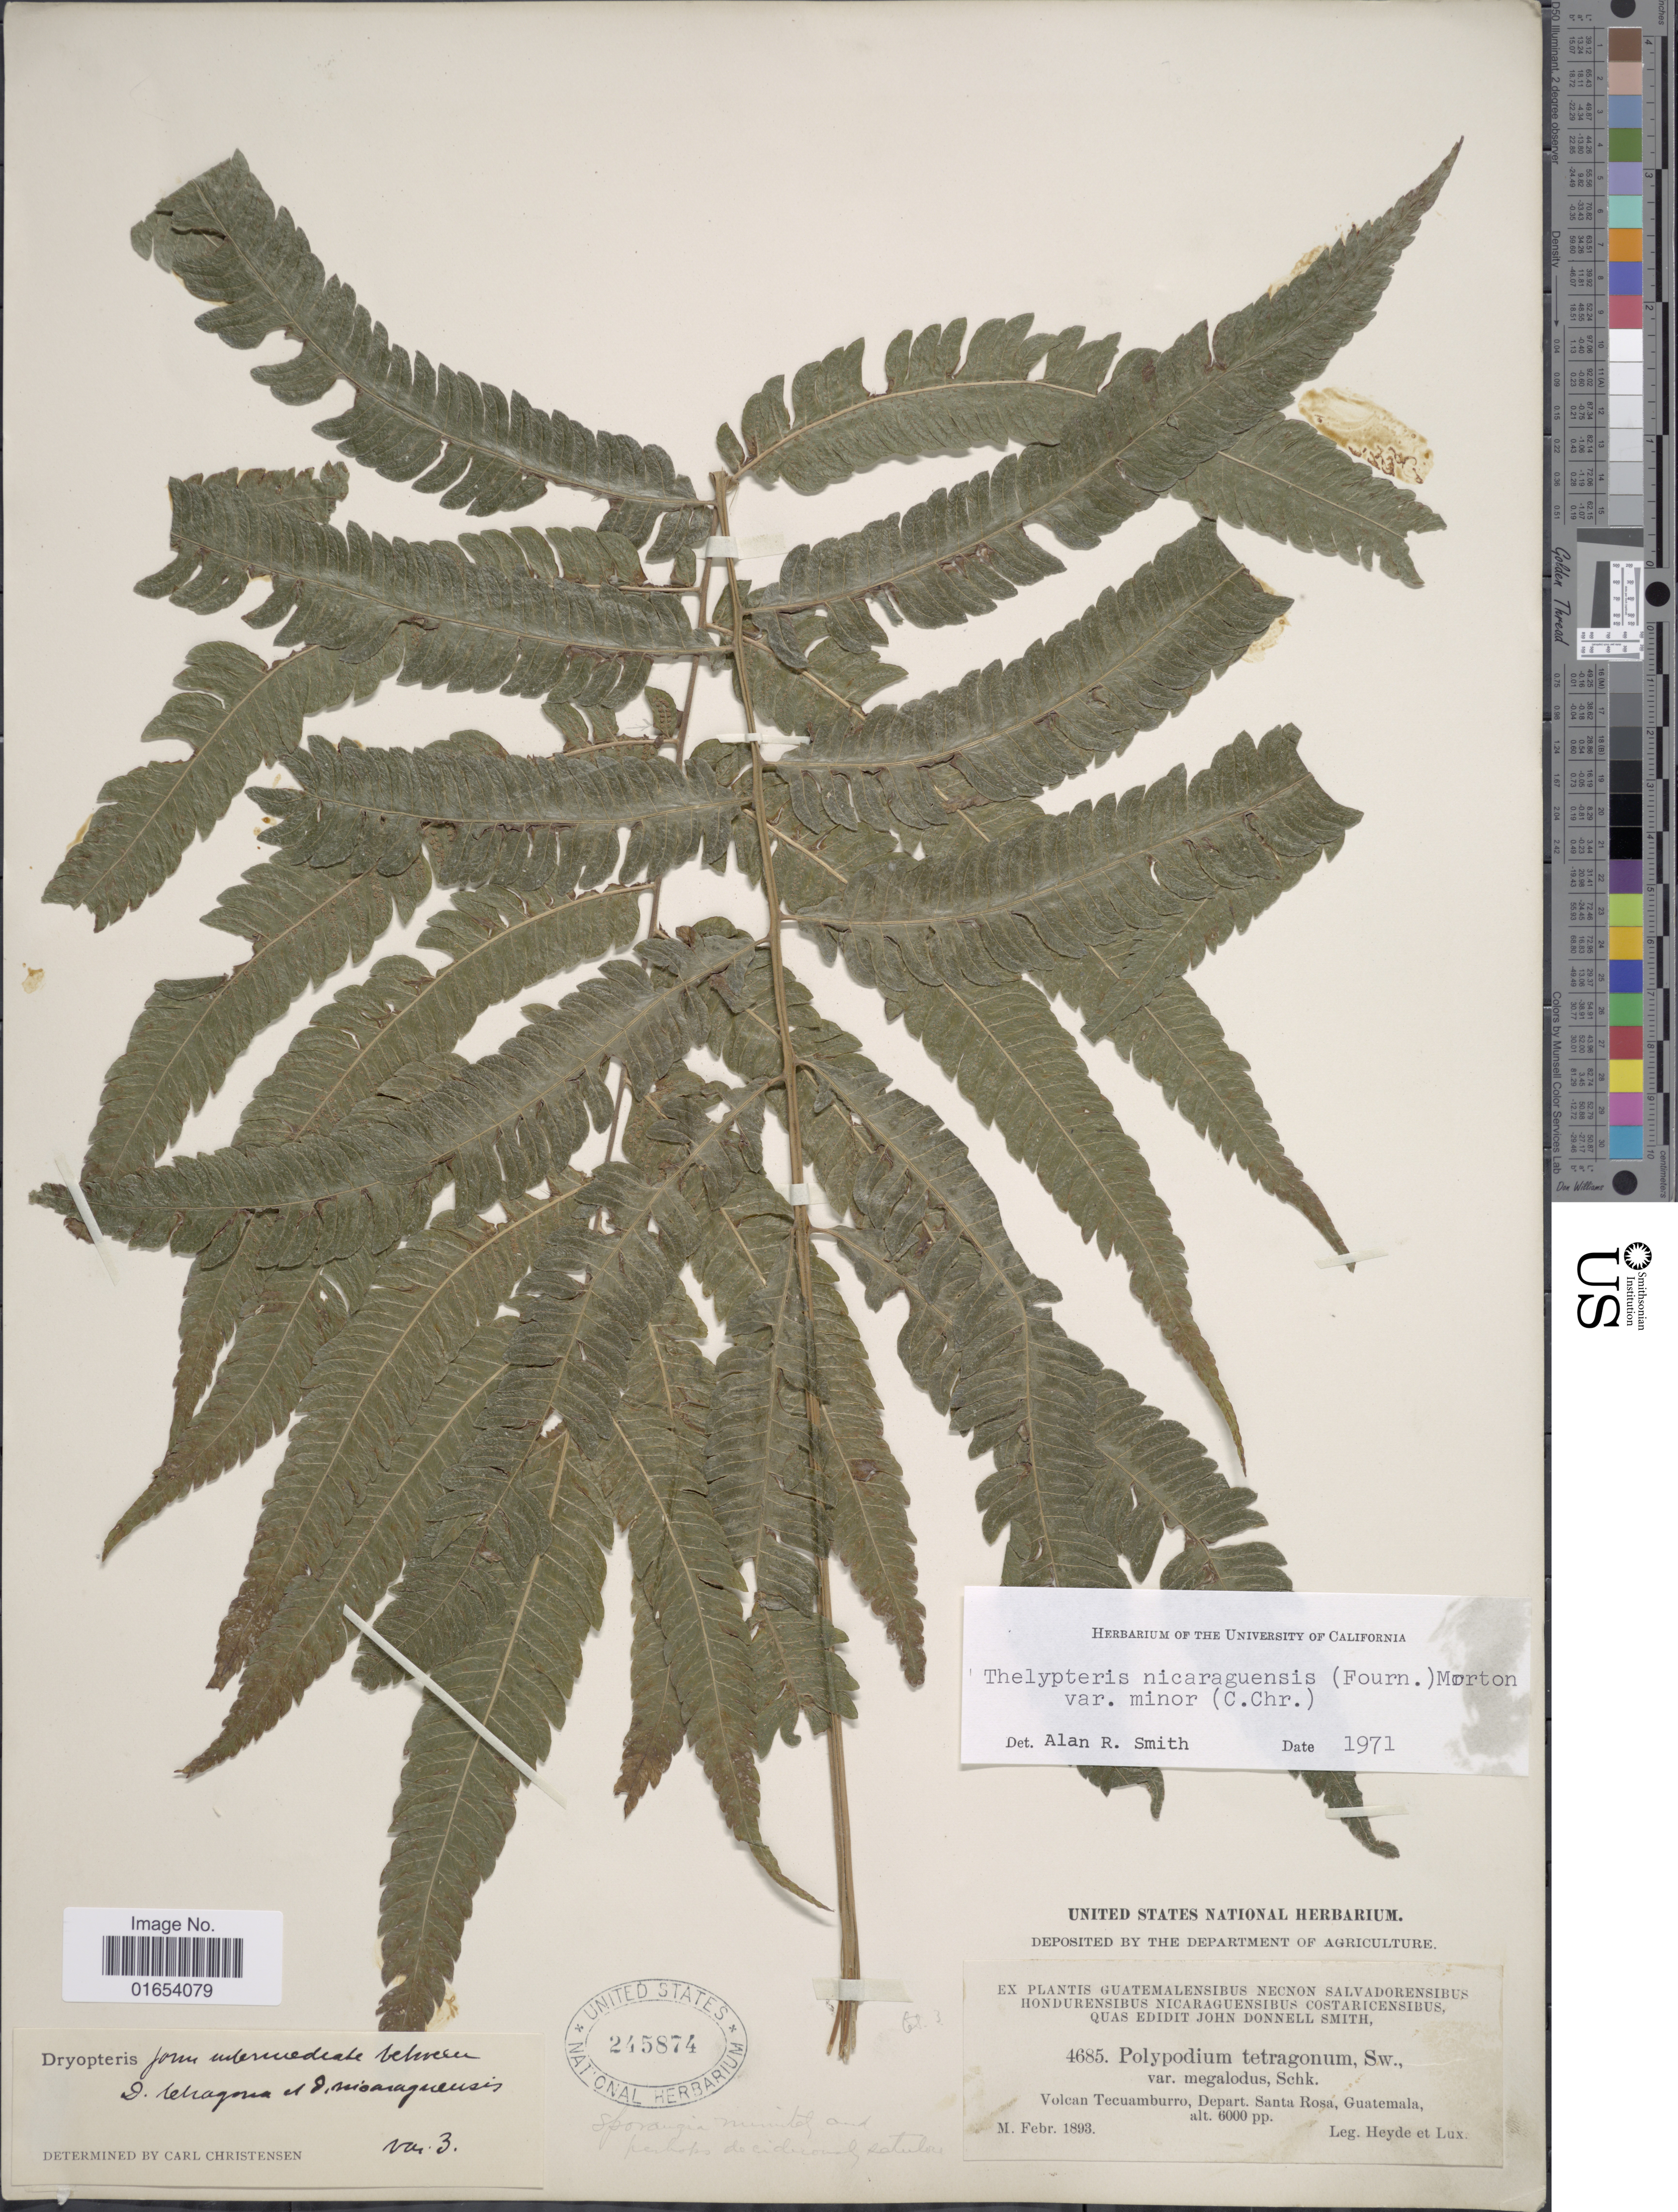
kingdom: Plantae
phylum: Tracheophyta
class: Polypodiopsida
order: Polypodiales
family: Thelypteridaceae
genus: Goniopteris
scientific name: Goniopteris minor (C. Chr.) comb. nov., ined 2015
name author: (C. Chr.)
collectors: Heyde & Lux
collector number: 4685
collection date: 1893-02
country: Guatemala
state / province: Santa Rosa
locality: Volcan Tecuamburro, Depart. Santa Rosa, Guatemala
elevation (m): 1829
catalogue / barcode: US 245874